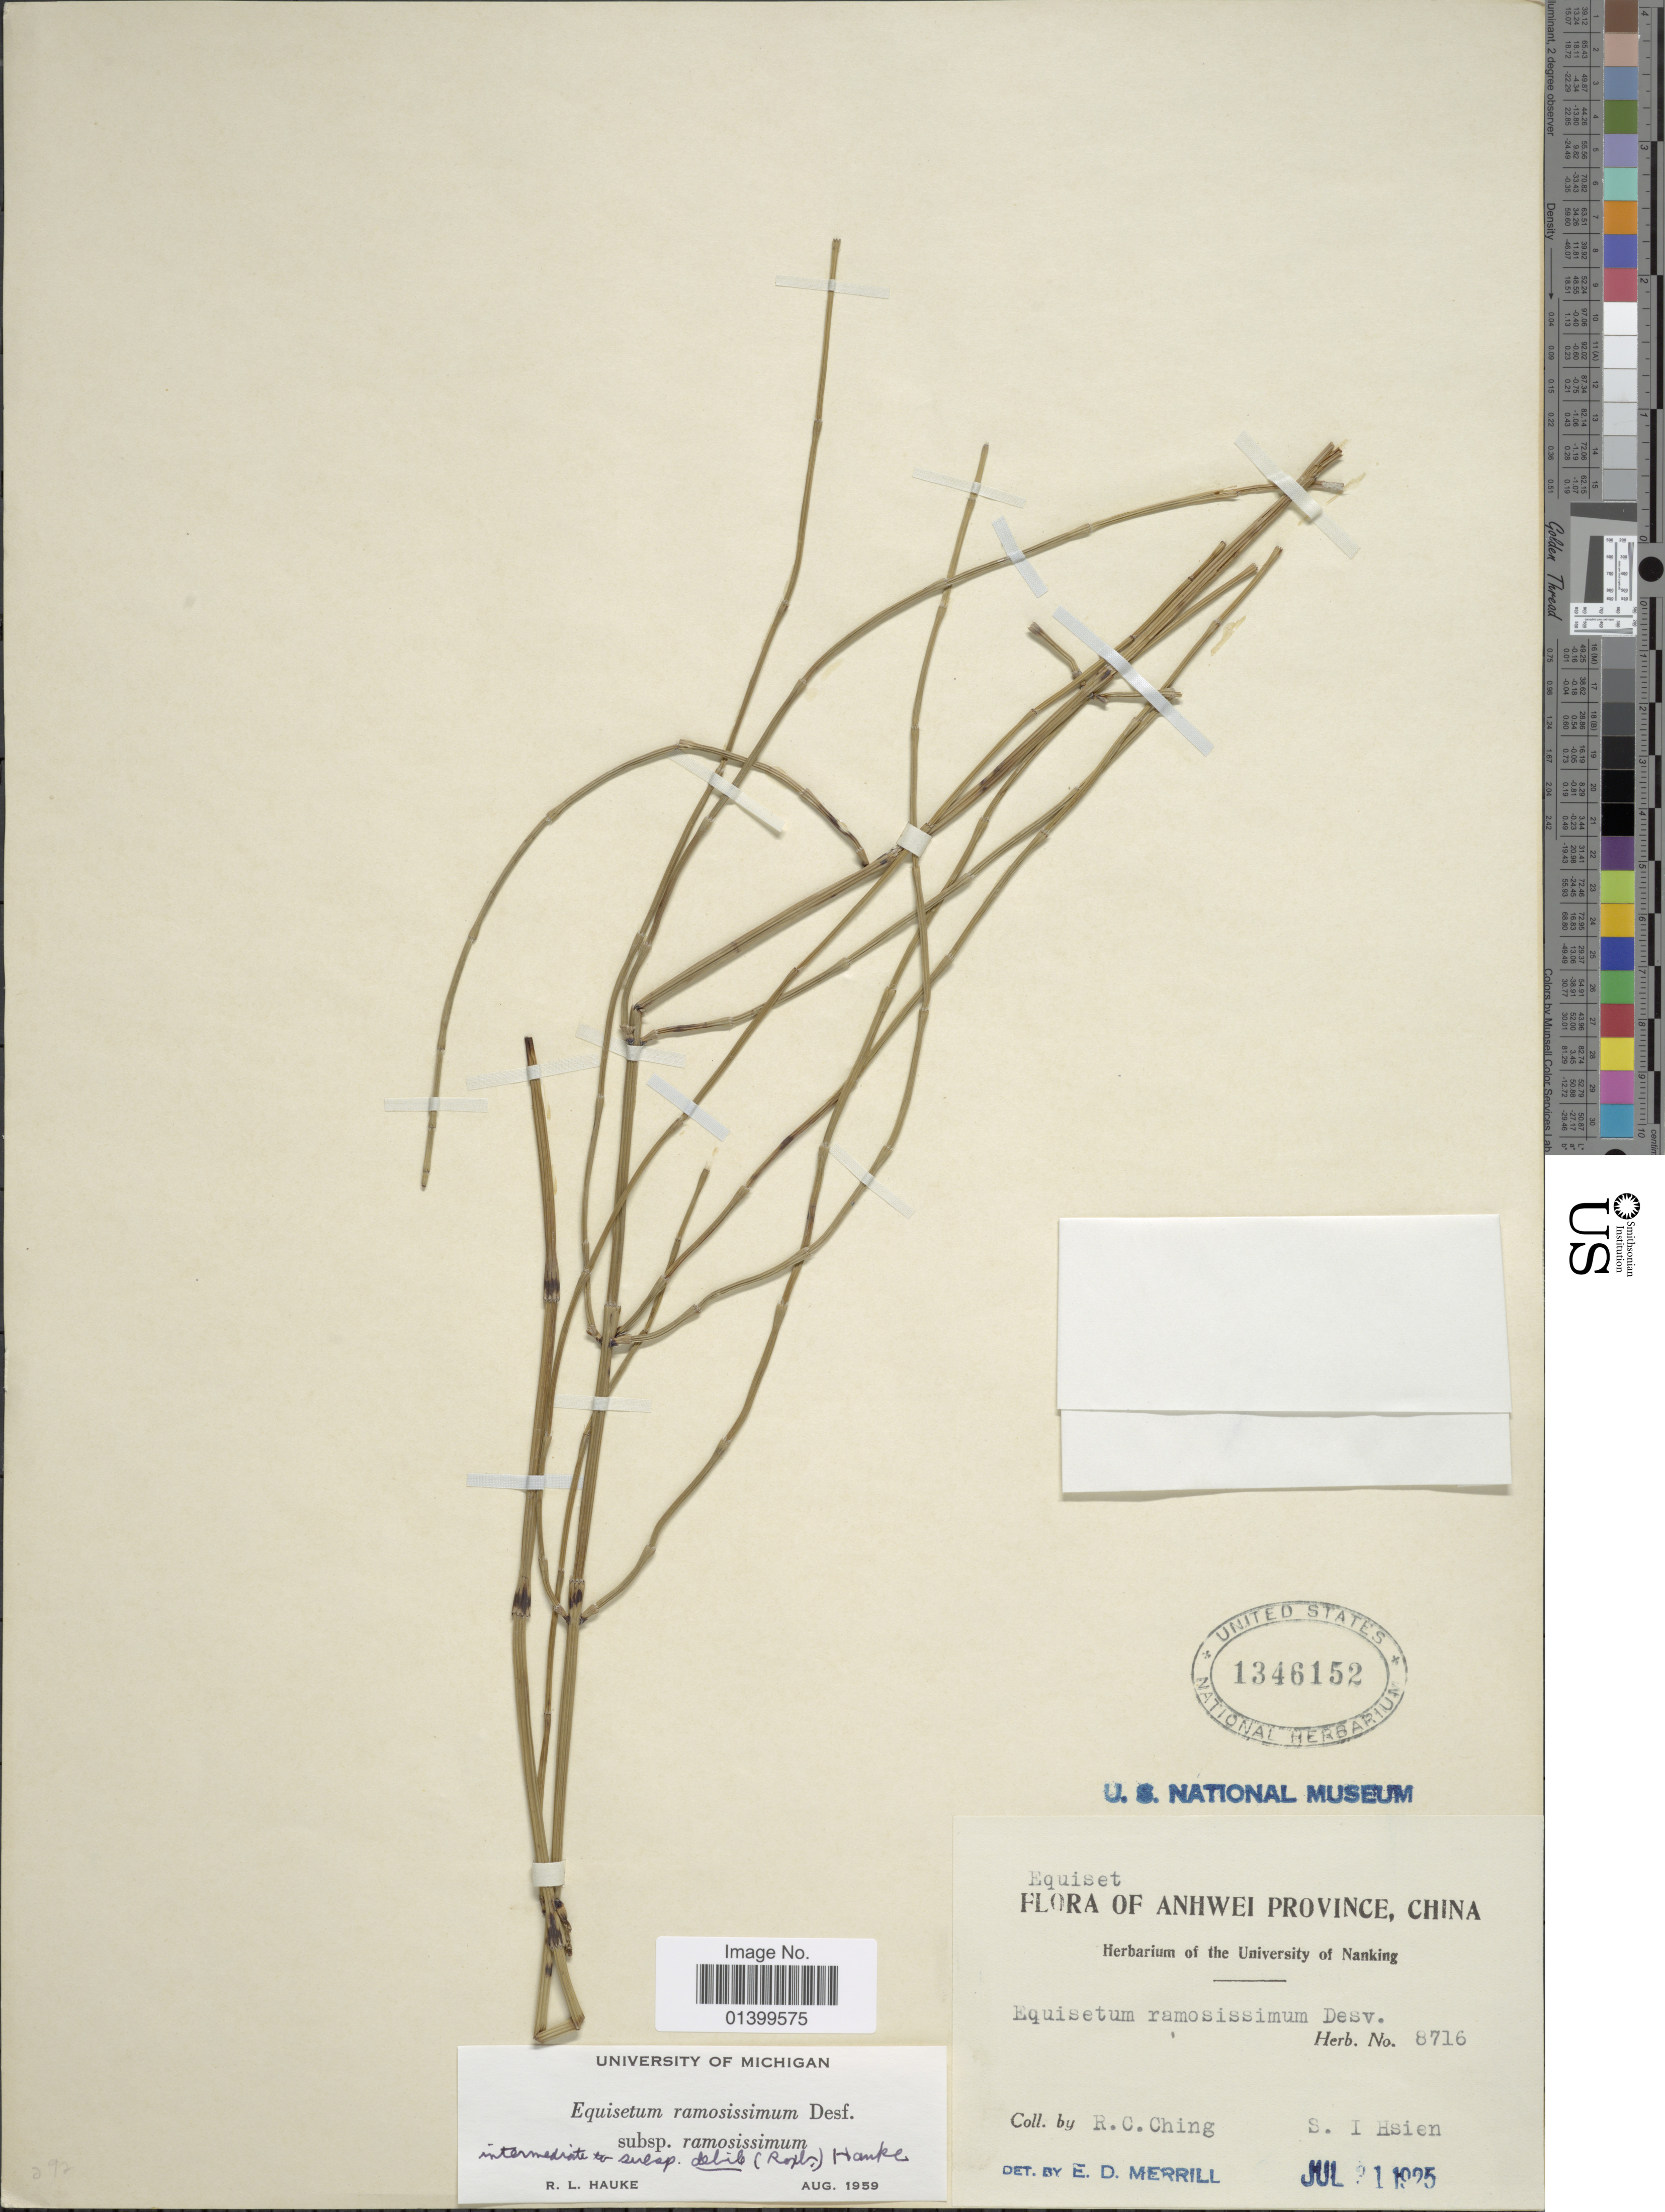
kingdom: Plantae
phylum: Tracheophyta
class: Polypodiopsida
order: Equisetales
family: Equisetaceae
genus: Equisetum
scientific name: Equisetum ramosissimum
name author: Desf.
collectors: R. C. Ching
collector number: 8716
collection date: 1925-07-02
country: China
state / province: Anhui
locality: Flora of Anhwei Province, China. S. I Hsien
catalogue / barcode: US 1346152